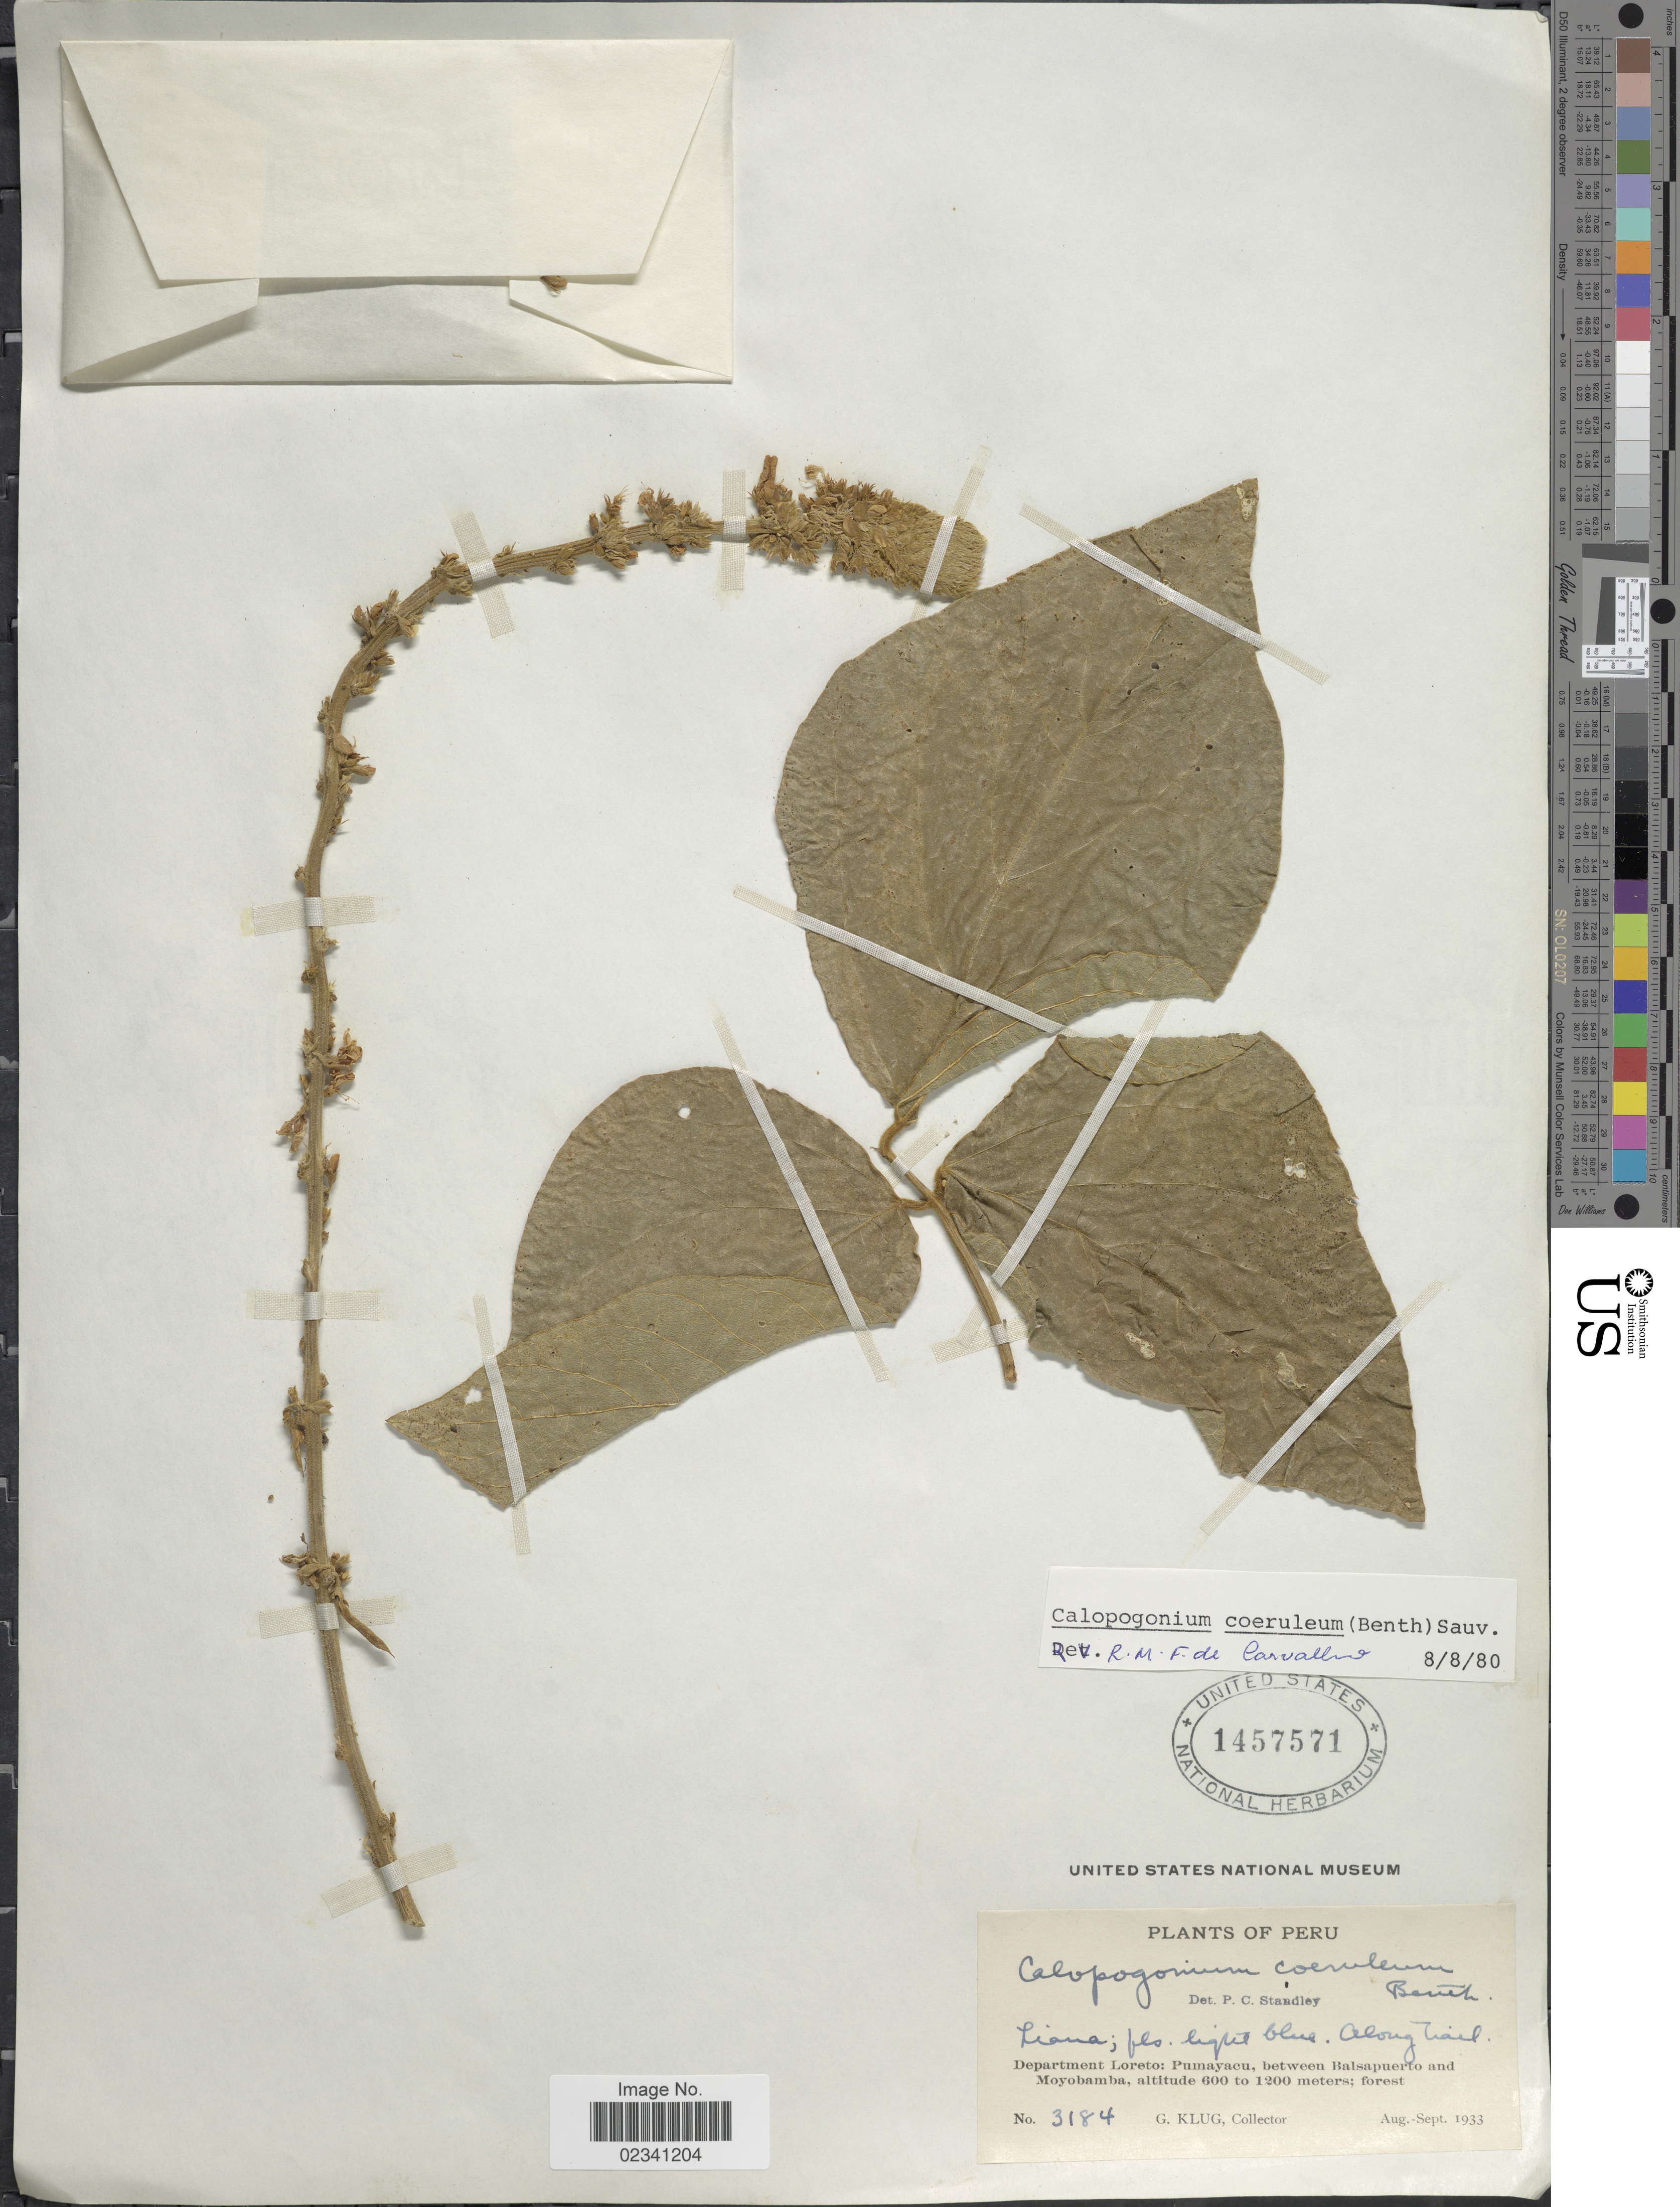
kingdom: Plantae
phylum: Tracheophyta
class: Magnoliopsida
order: Fabales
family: Fabaceae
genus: Calopogonium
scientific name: Calopogonium caeruleum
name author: (Benth.) C. Wright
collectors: G. Klug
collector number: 3184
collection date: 1933-08/1933-09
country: Peru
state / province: Loreto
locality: Pumayacu, between Balsapuerto and Moyobamba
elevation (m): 600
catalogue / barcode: US 1457571